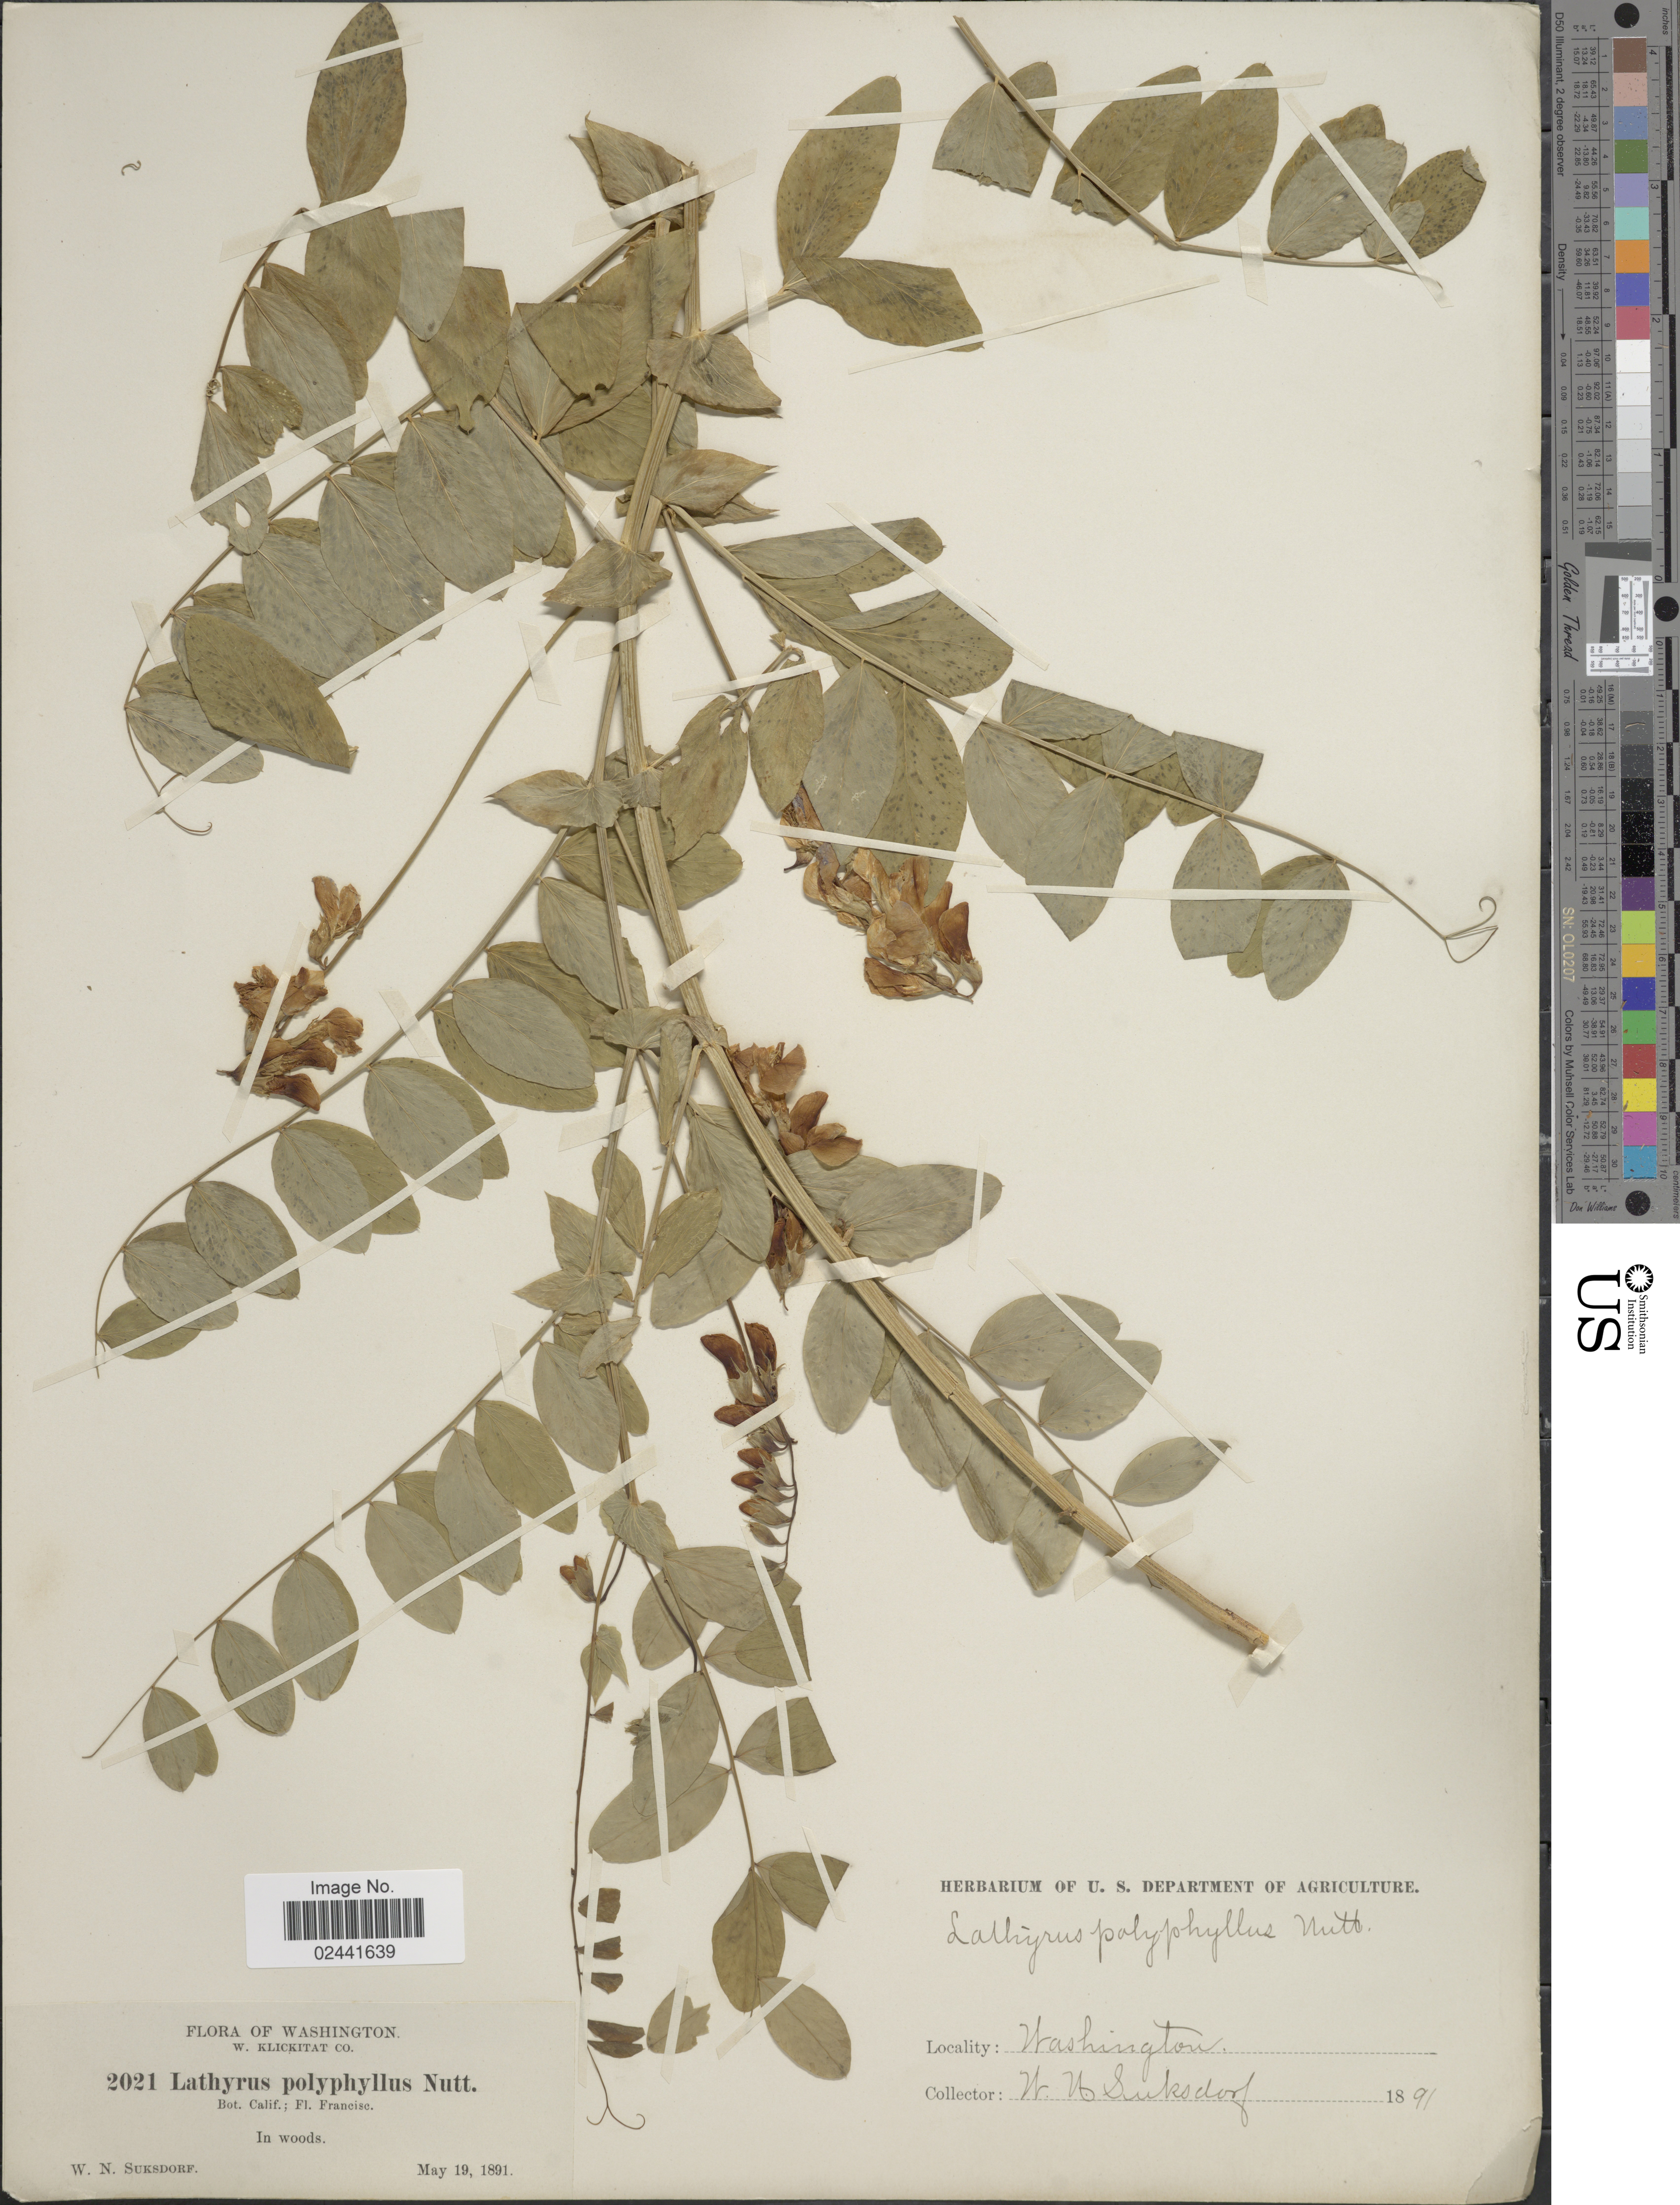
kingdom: Plantae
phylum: Tracheophyta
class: Magnoliopsida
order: Fabales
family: Fabaceae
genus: Lathyrus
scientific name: Lathyrus polyphyllus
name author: Nutt.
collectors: W. N. Suksdorf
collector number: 2021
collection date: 1891-05-19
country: United States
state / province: Washington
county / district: Klickitat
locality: W. Klickitat Co, In woods